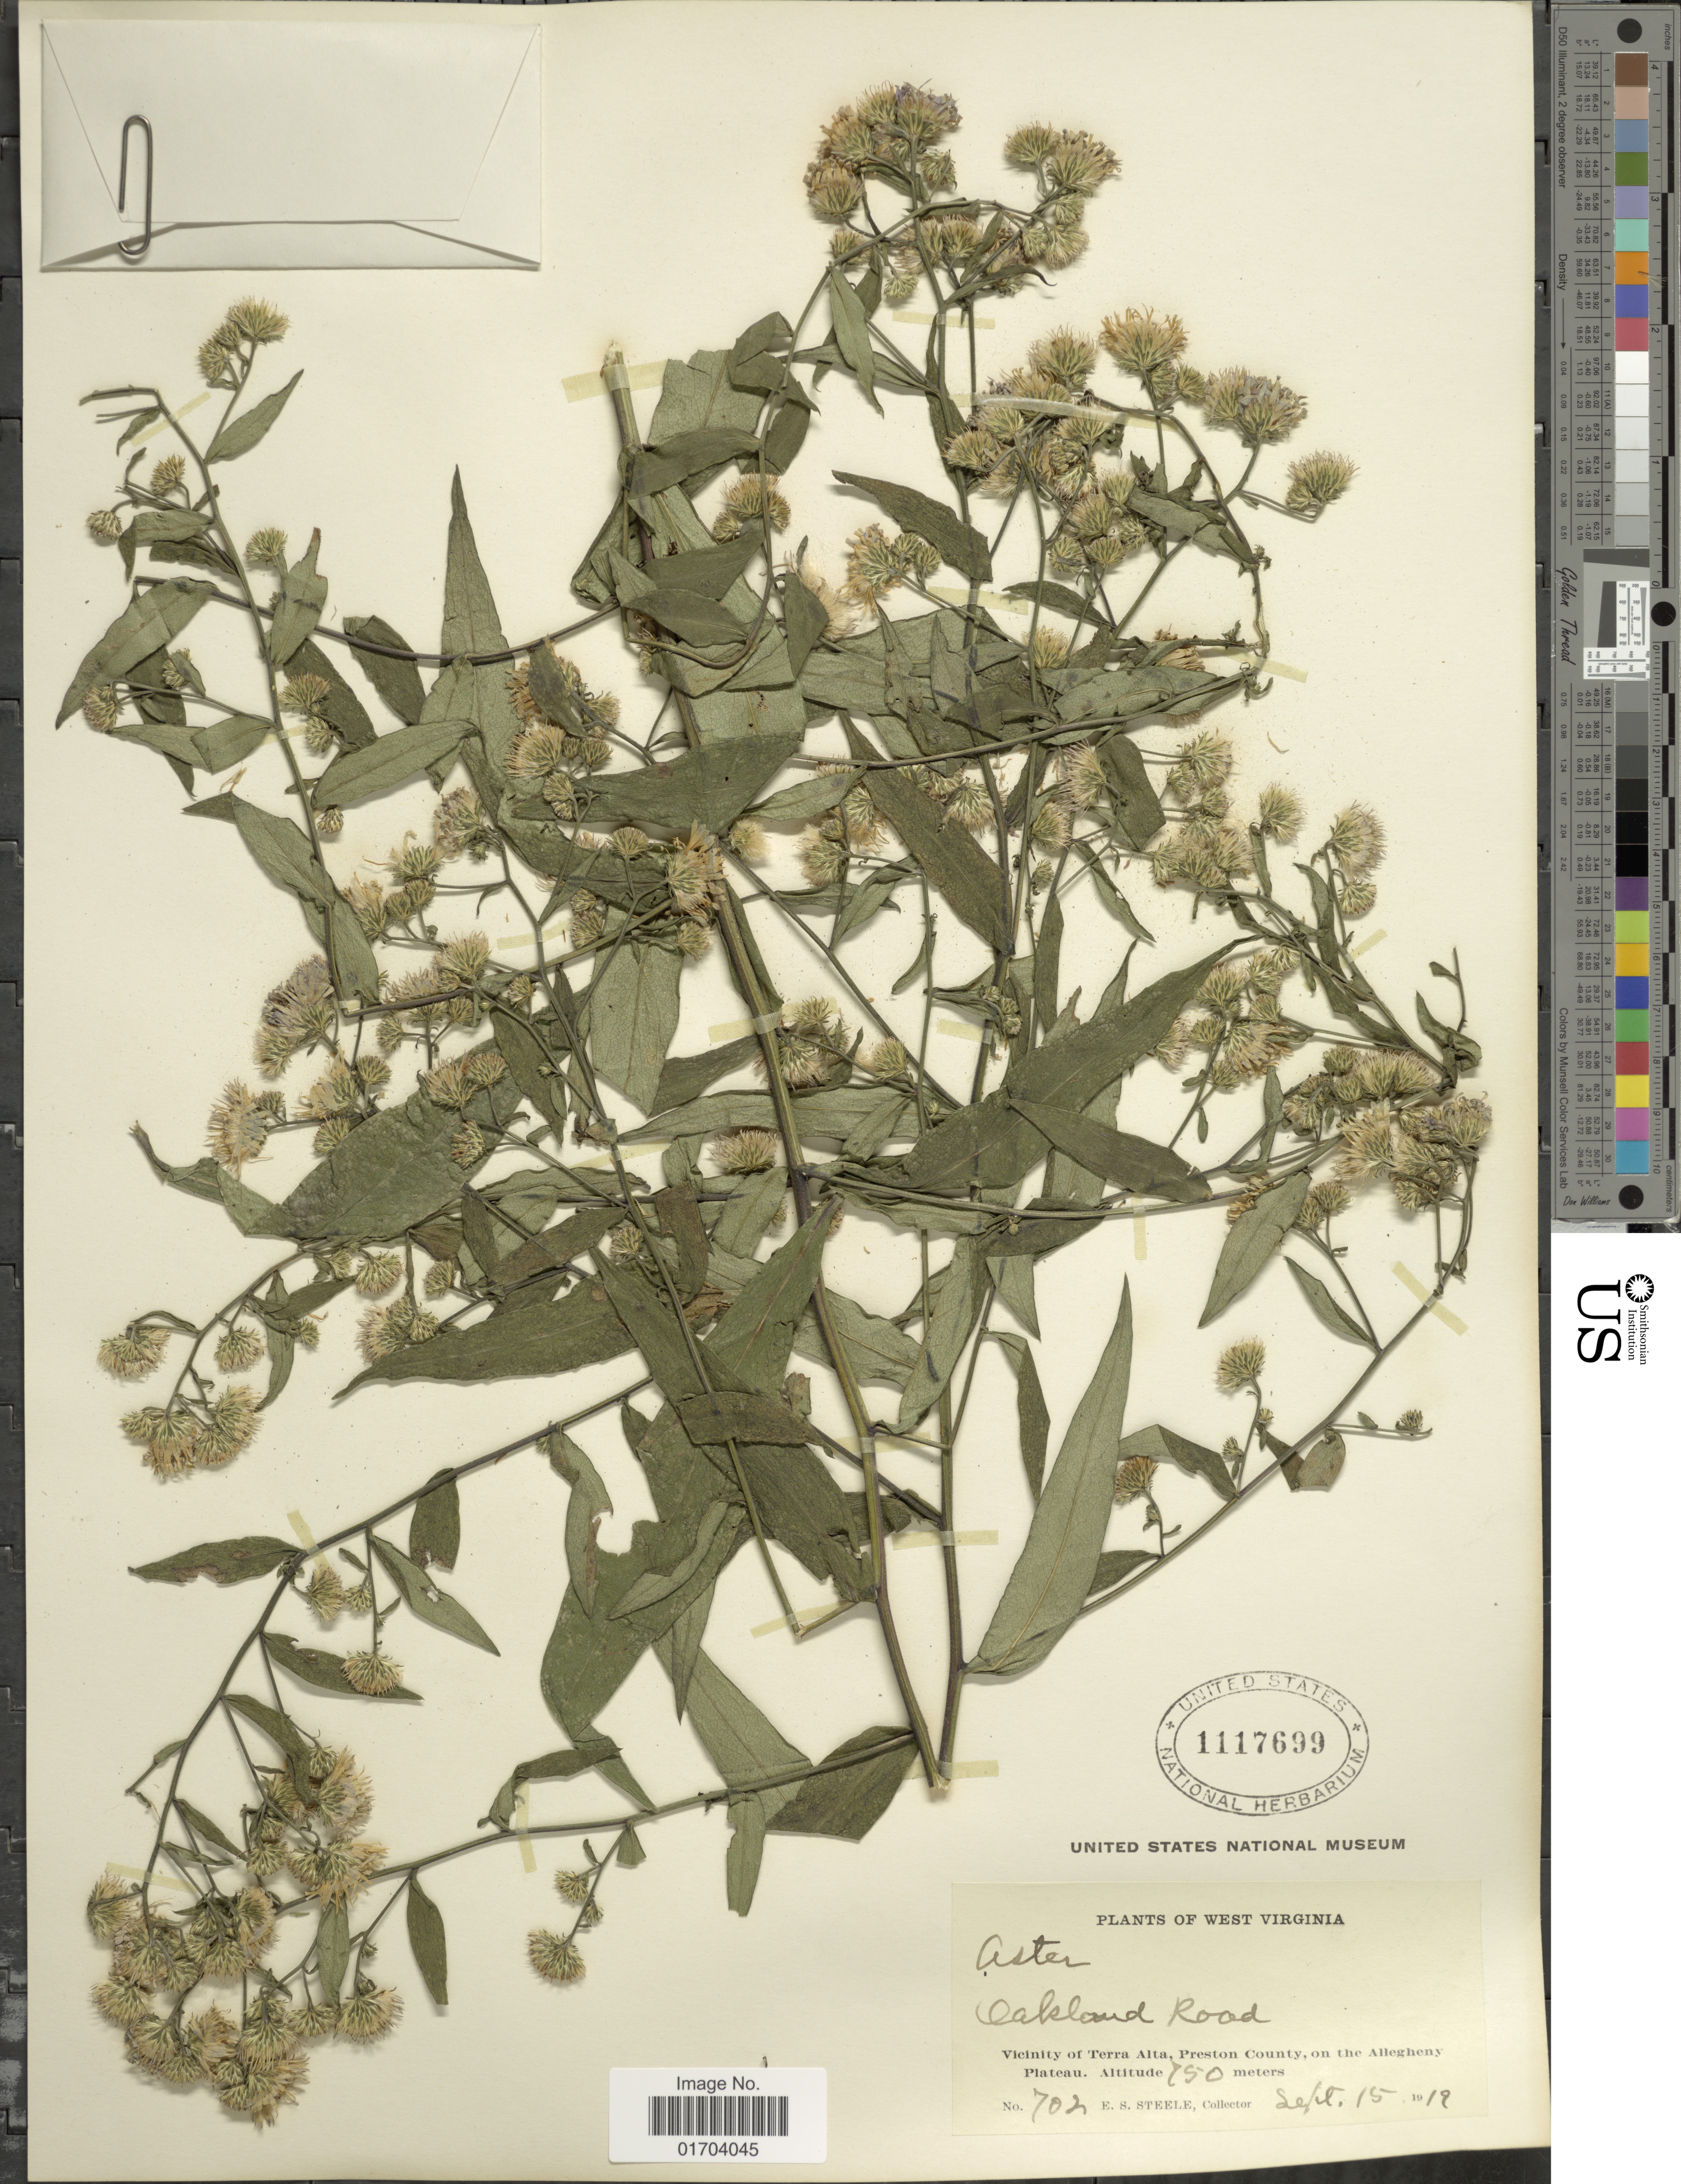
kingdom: Plantae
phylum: Tracheophyta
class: Magnoliopsida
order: Asterales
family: Asteraceae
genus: Aster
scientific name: Aster instabilis E.S. Steele sp. nov. ined.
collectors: E. Steele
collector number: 702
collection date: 1920-09-15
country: United States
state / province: West Virginia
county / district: Preston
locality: Oakland Road, Vicinity of Terra Alta, Preston County, on the Allegheny Plateau.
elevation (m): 750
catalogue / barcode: US 1117699